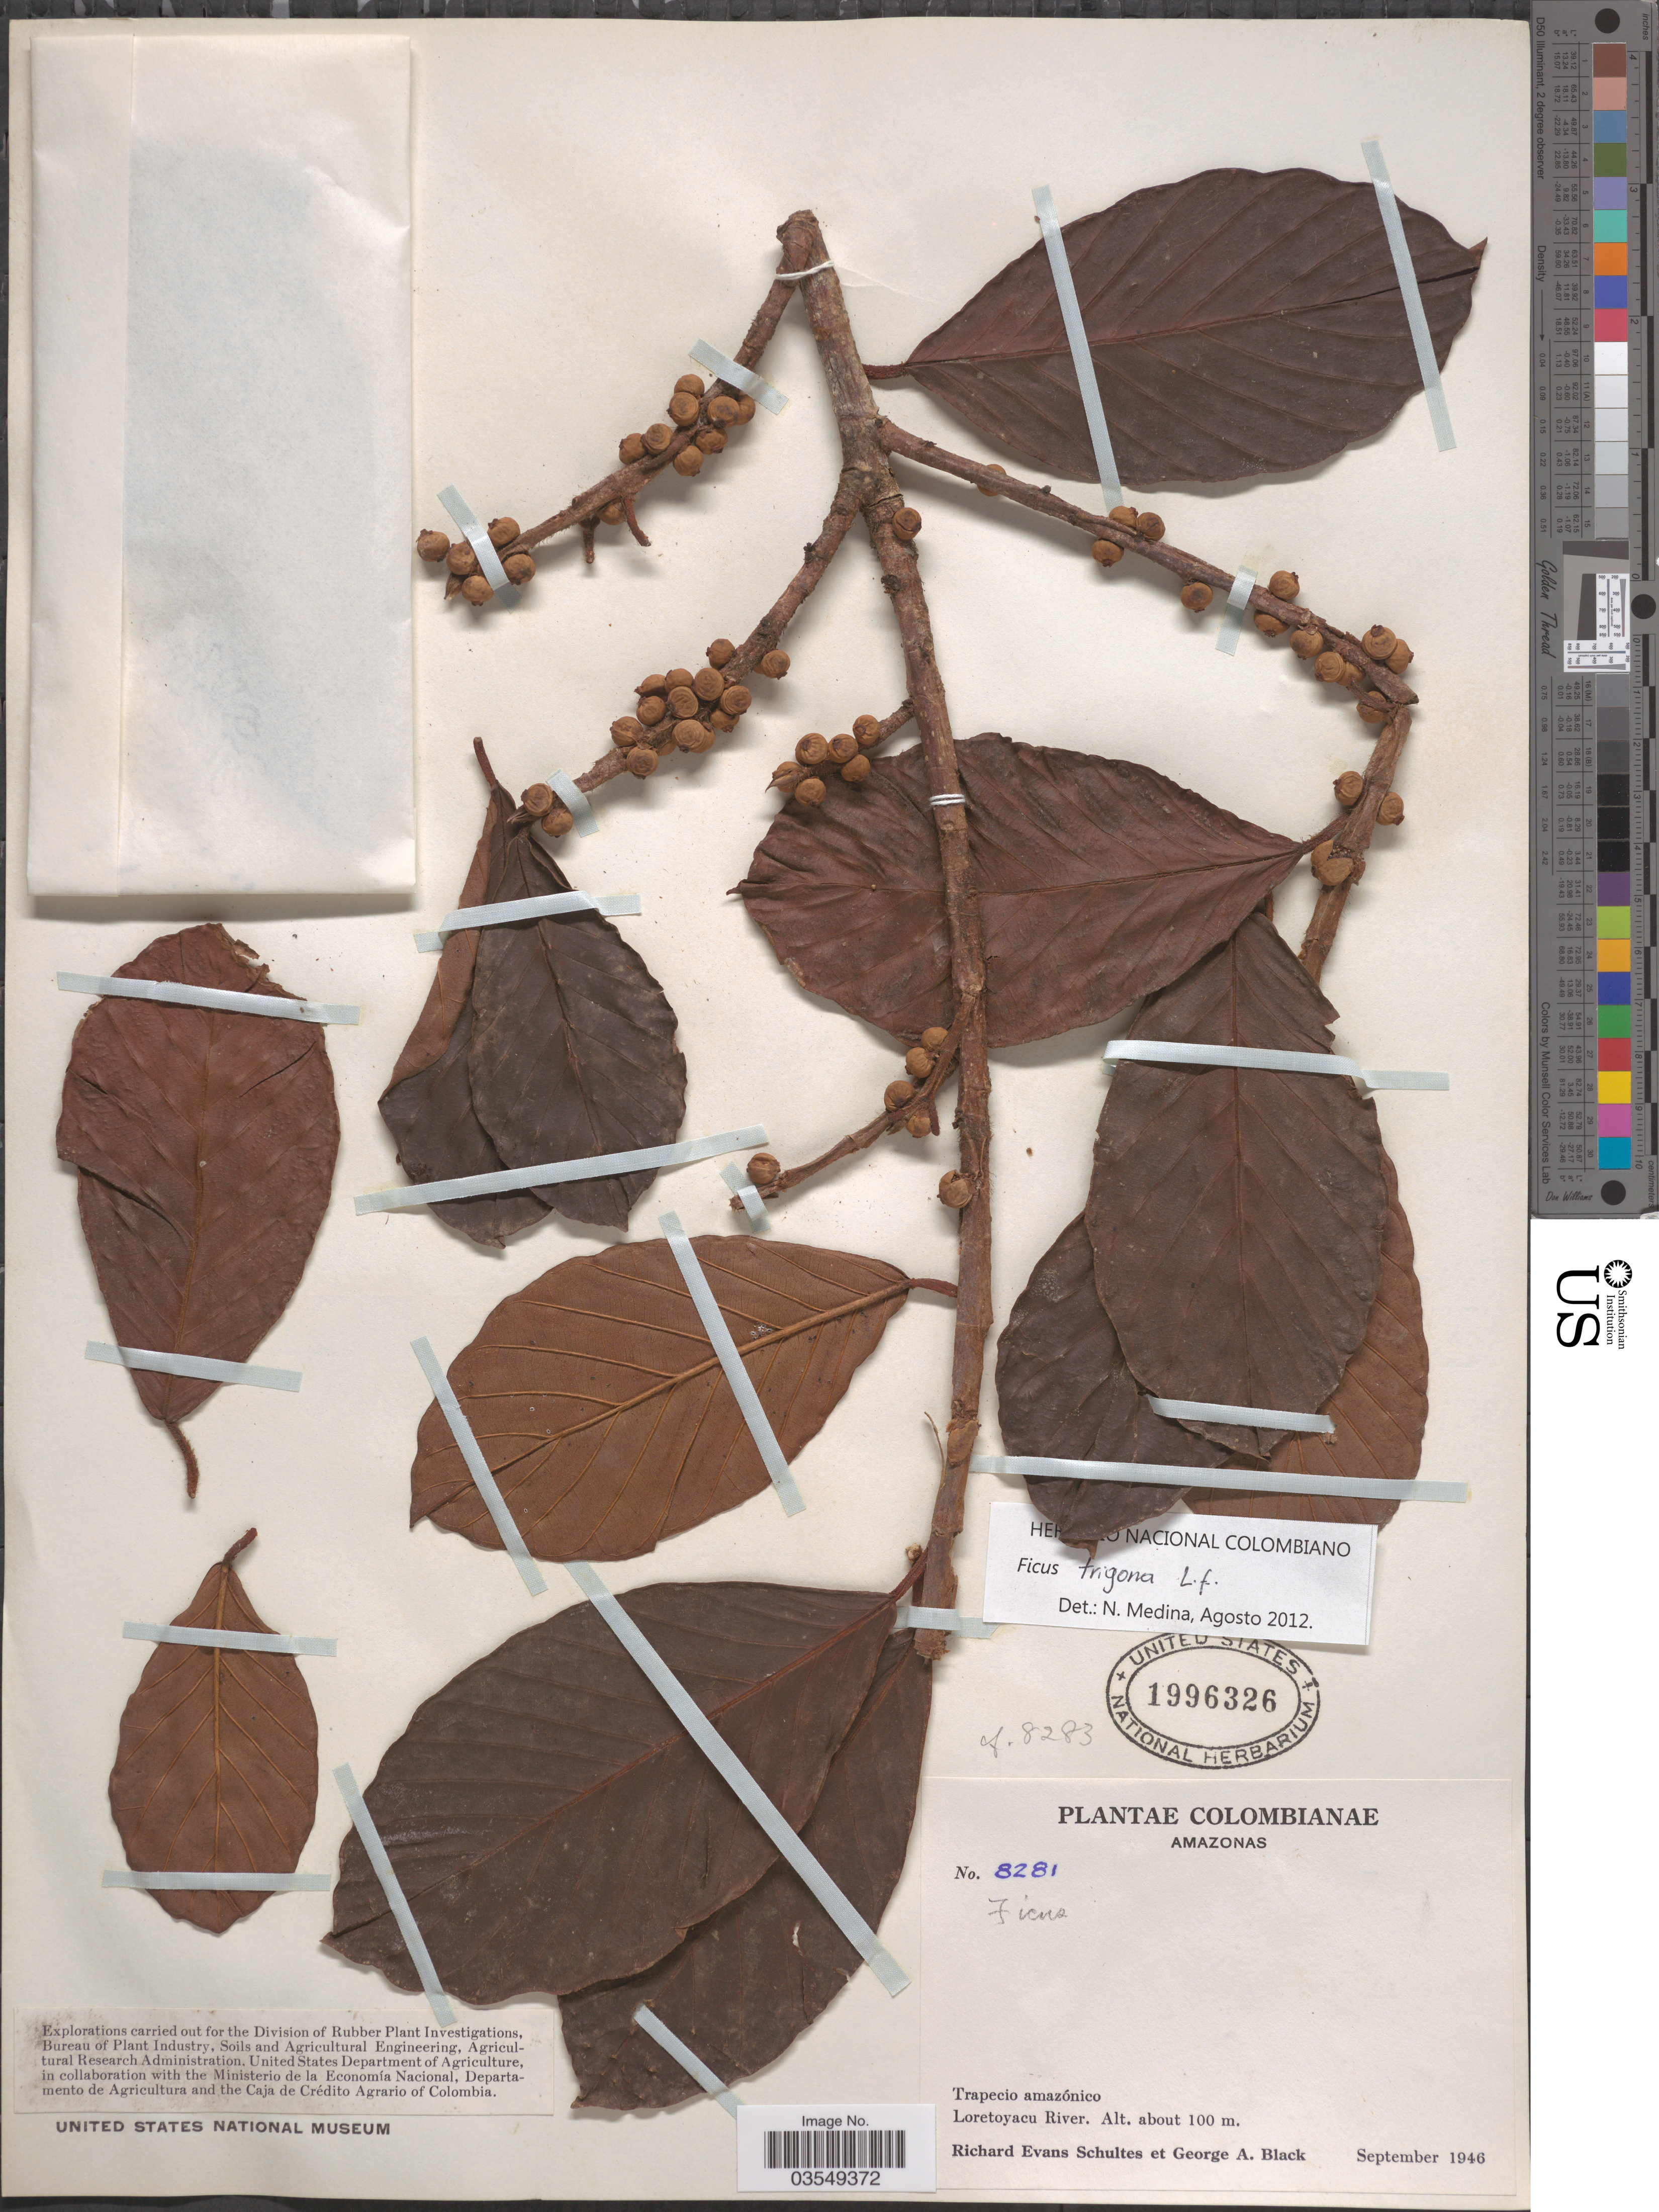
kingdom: Plantae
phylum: Tracheophyta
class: Magnoliopsida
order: Rosales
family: Moraceae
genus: Ficus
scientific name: Ficus trigona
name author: L. f.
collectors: R. E. Schultes & G. A. Black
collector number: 8281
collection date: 1946-09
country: Colombia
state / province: Amazônas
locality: Trapecio amazónica. Loretoyacu River.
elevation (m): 100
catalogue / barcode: US 1996326